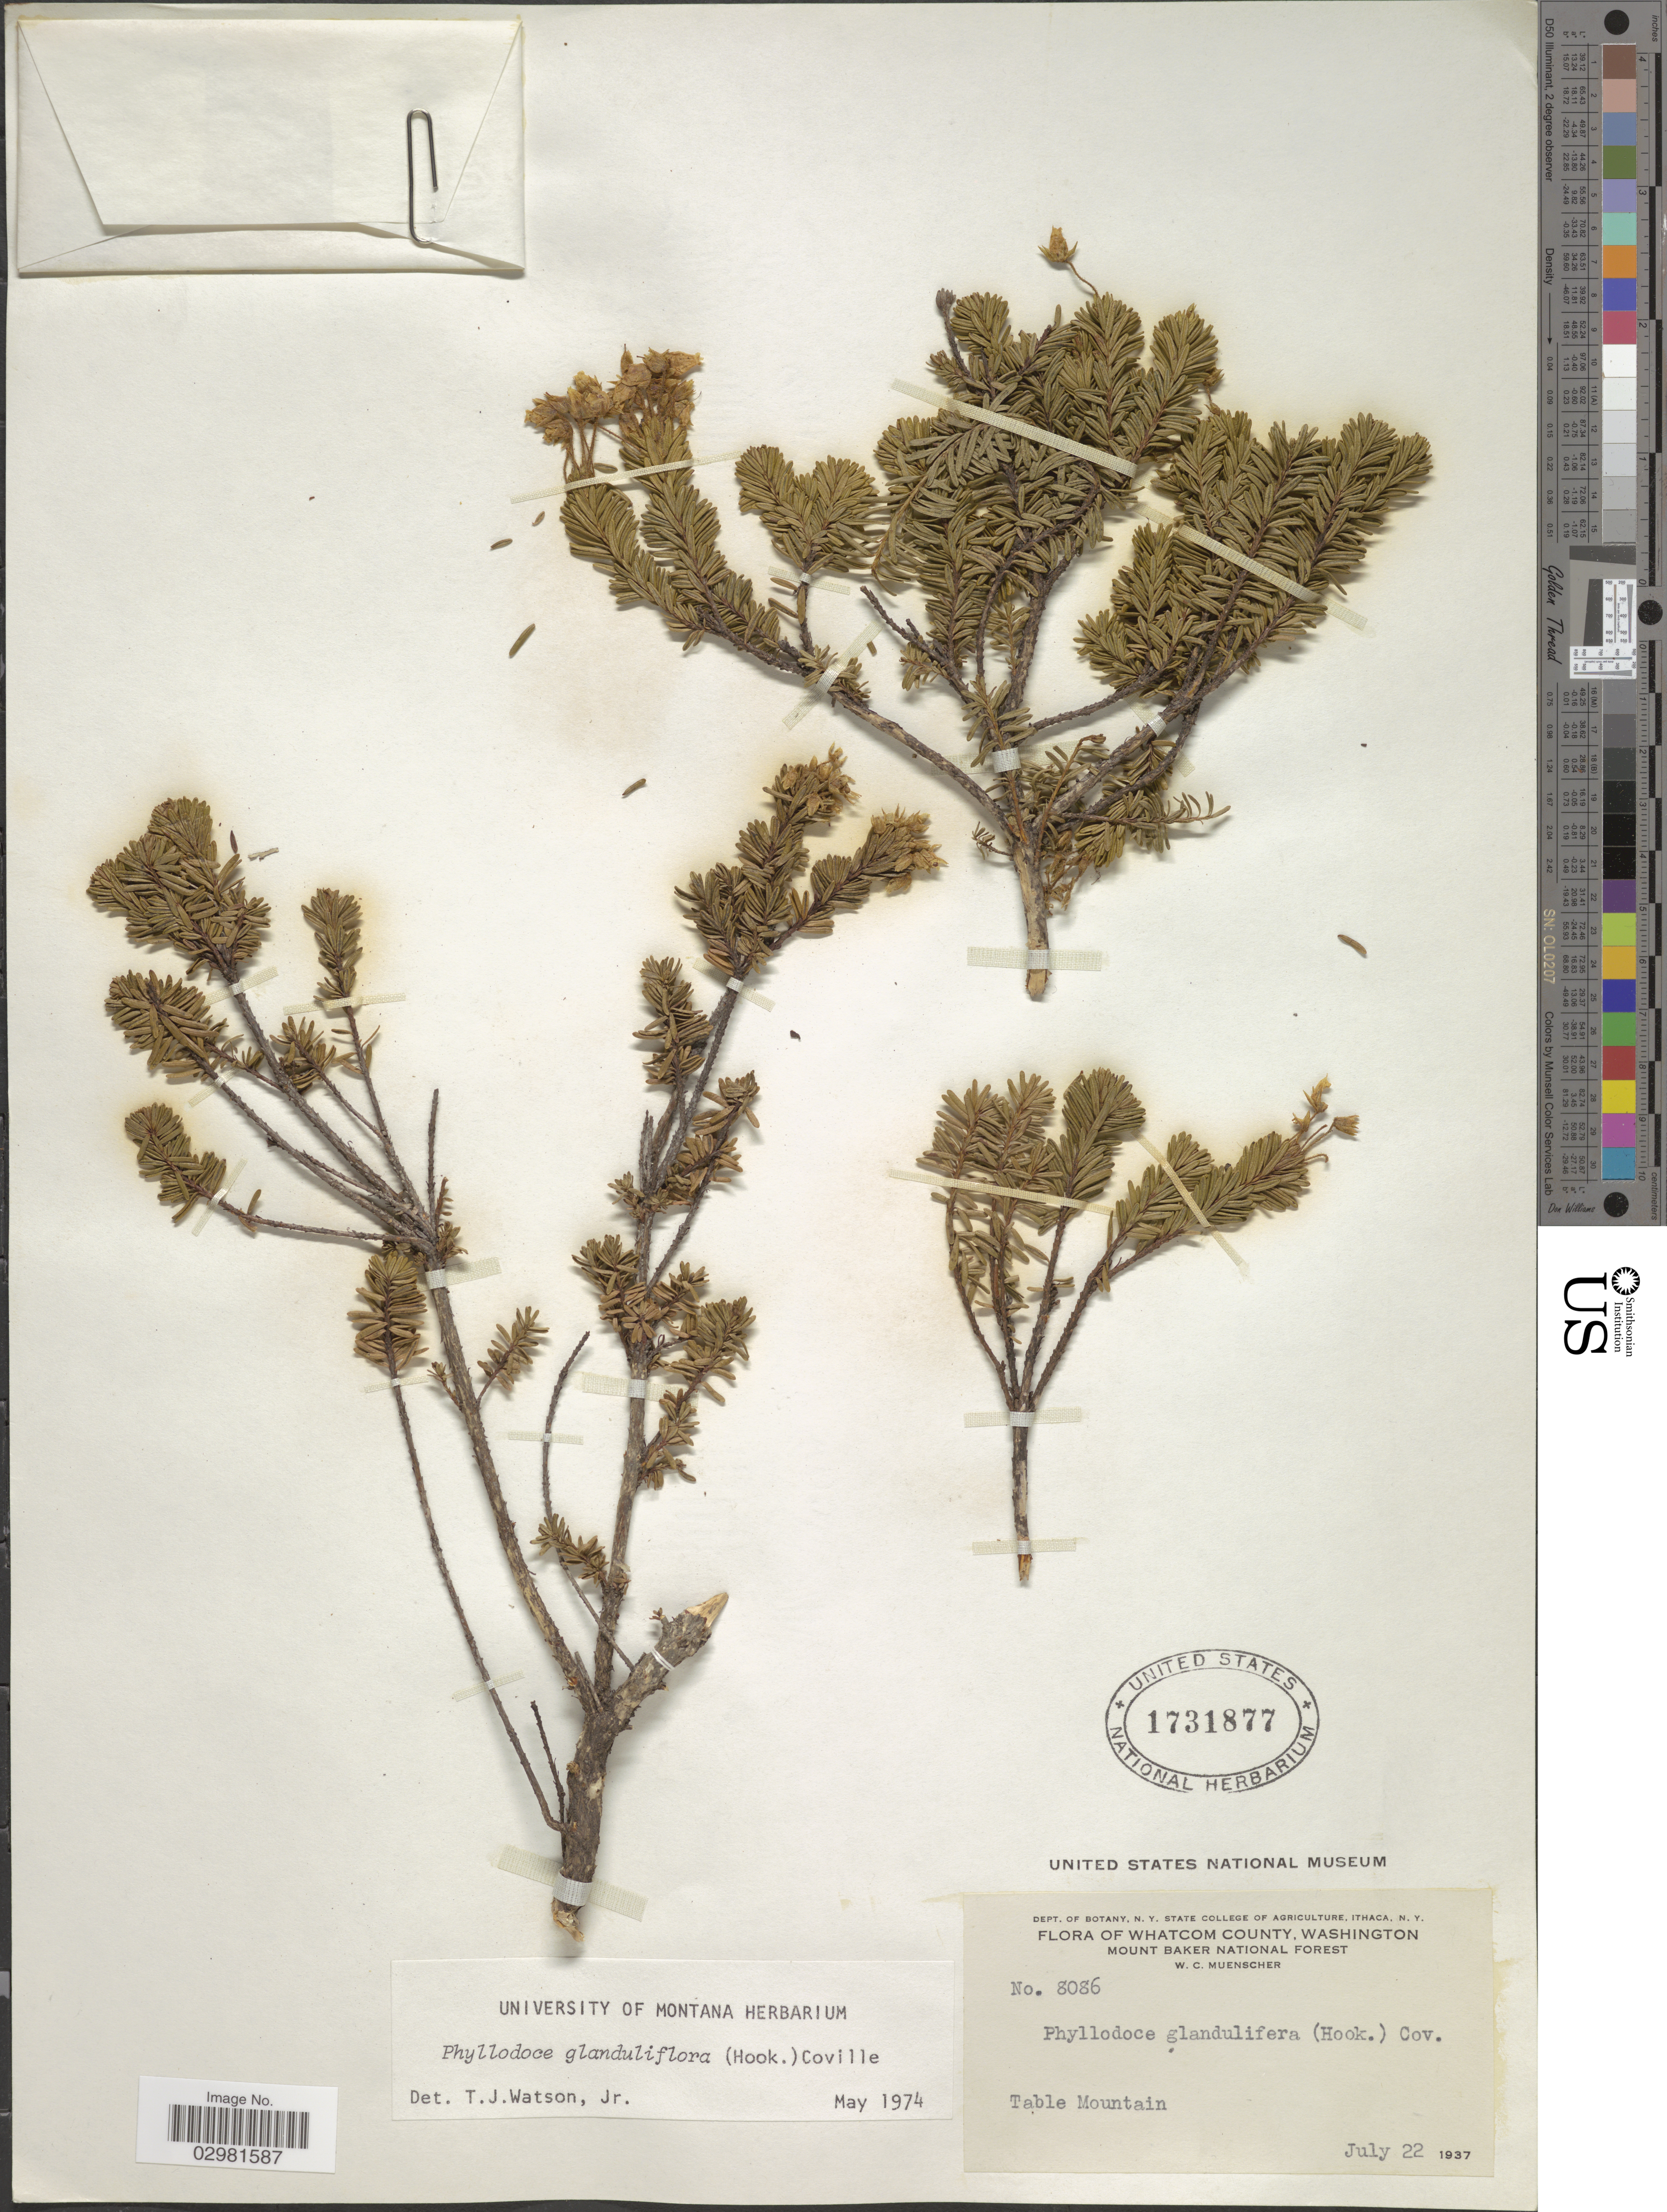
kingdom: Plantae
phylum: Tracheophyta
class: Magnoliopsida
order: Ericales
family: Ericaceae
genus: Phyllodoce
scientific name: Phyllodoce glanduliflora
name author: (Hook.) Coville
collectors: W. Muenscher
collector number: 8086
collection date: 1937-07-22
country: United States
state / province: Washington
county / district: Whatcom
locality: Whatcom County, Mount Baker National Forest, Table Mountain.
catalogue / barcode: US 1731877